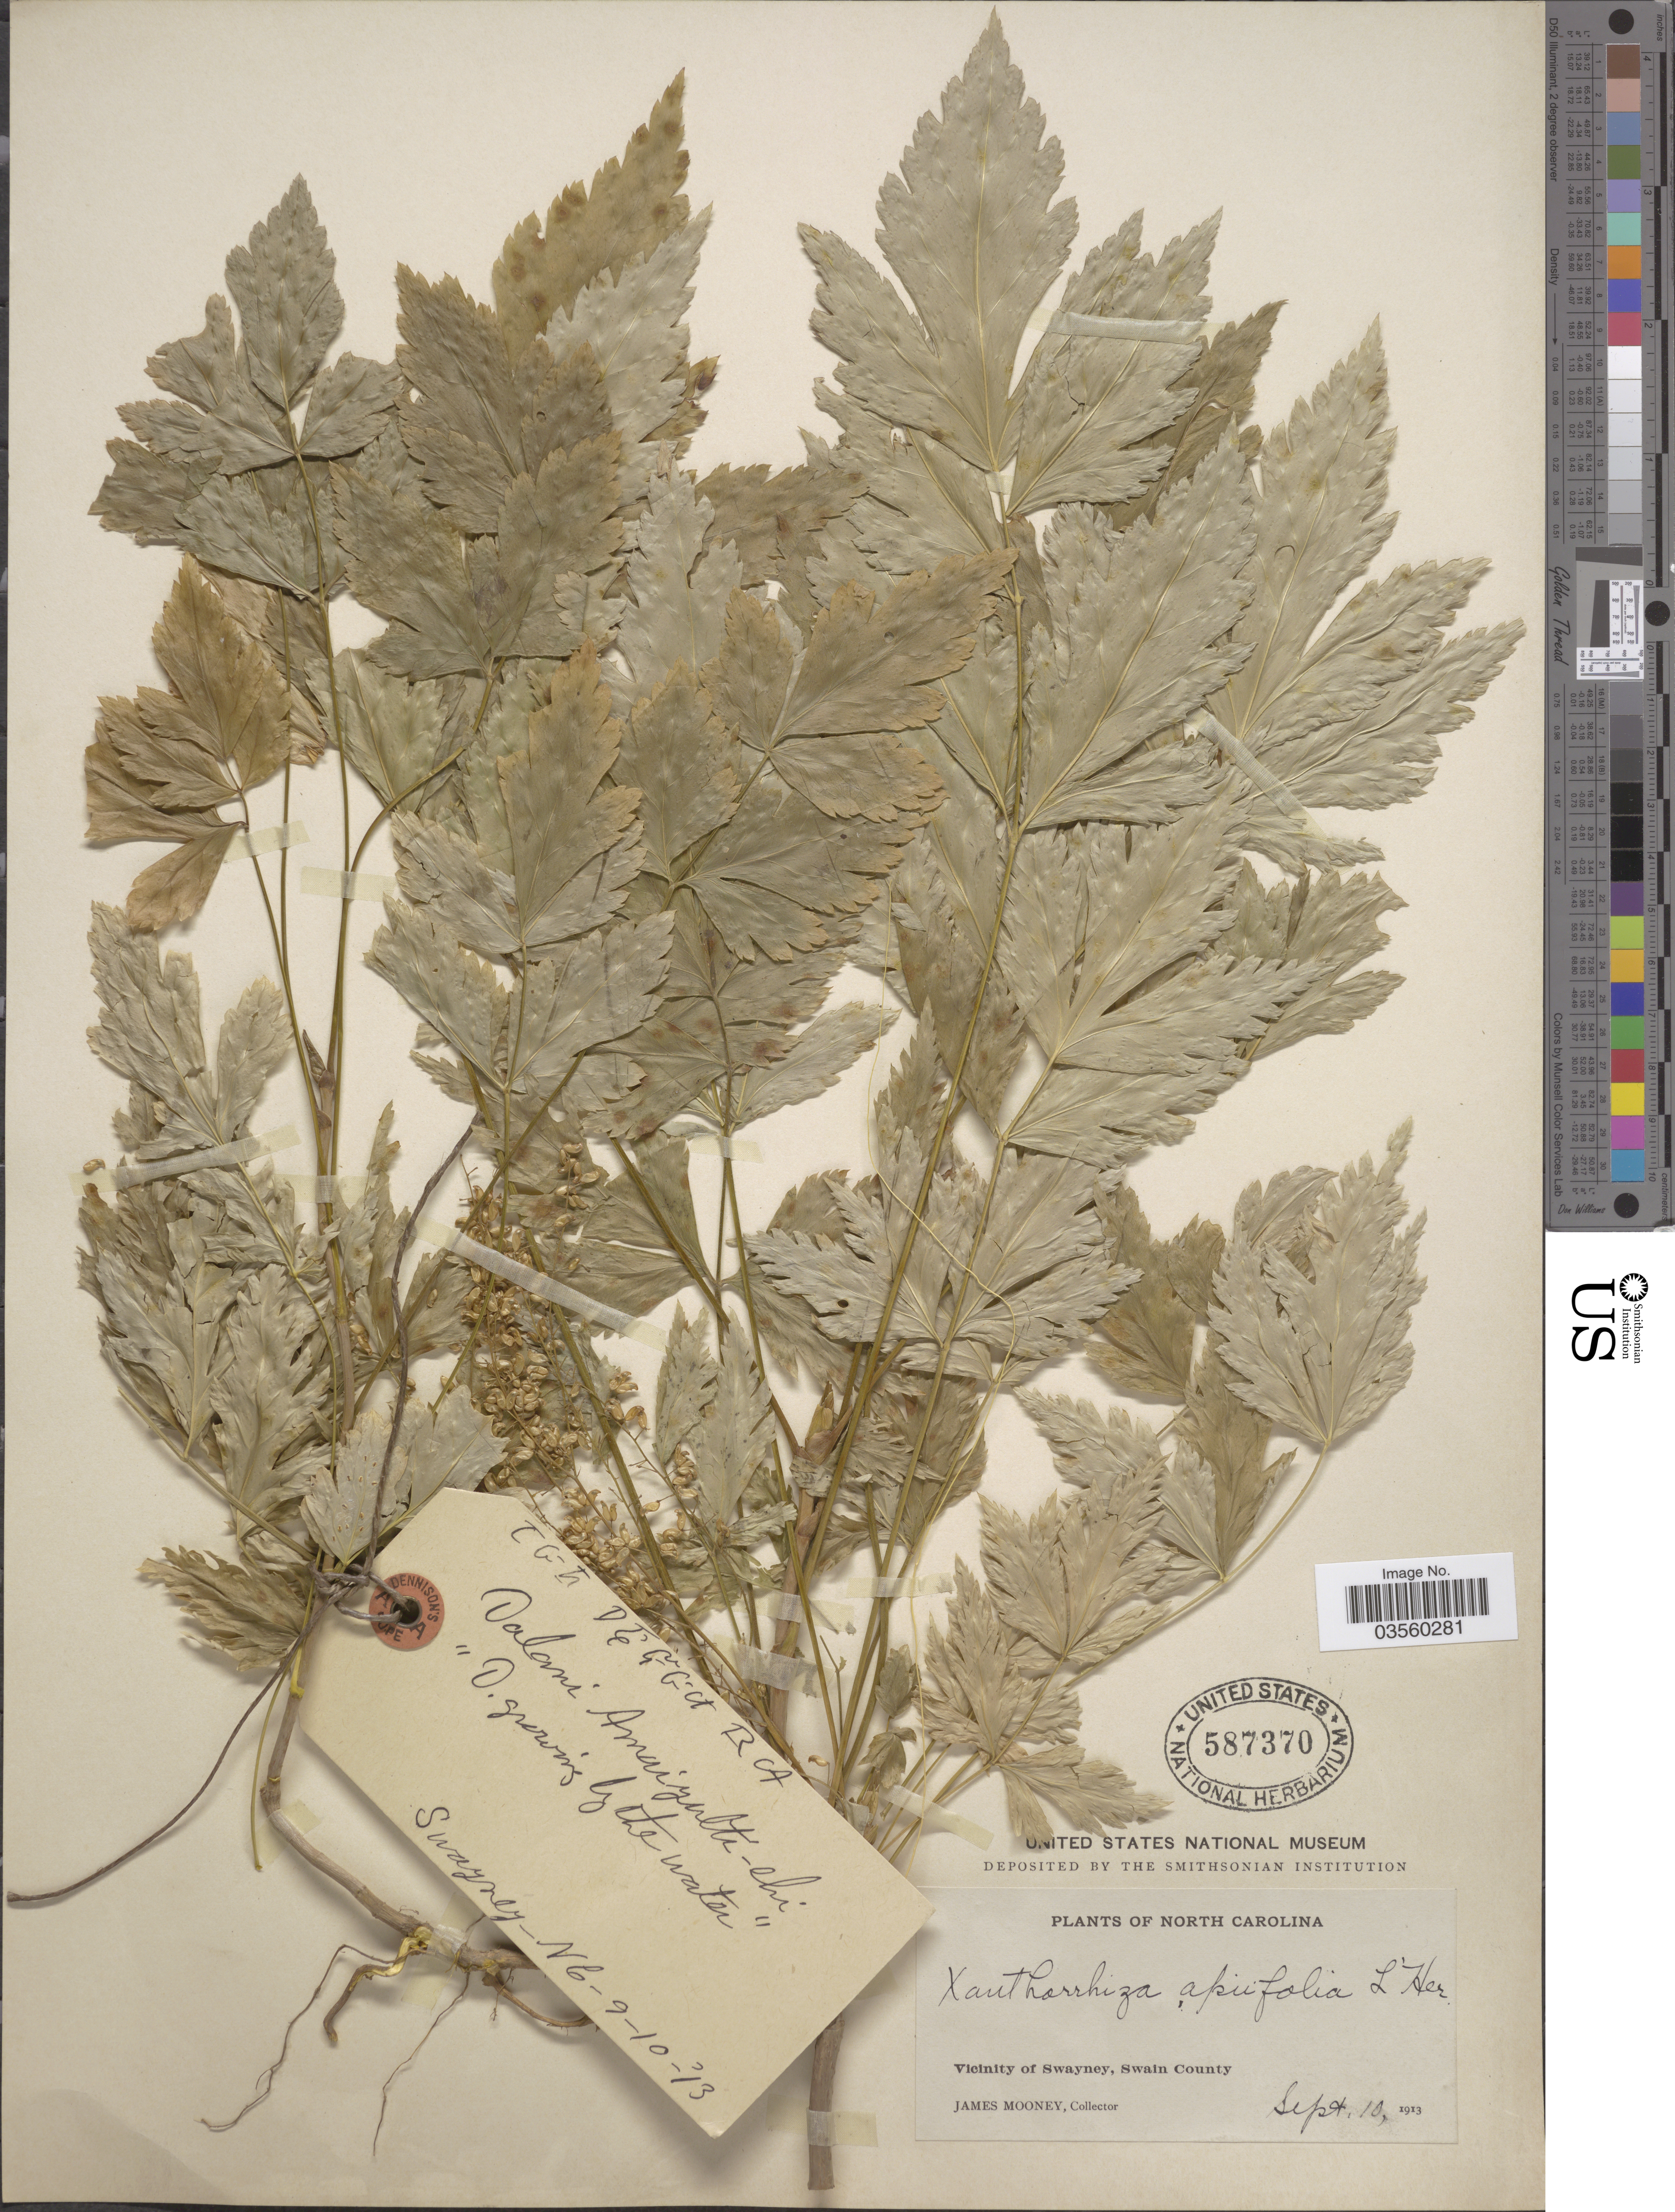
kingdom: Plantae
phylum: Tracheophyta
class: Magnoliopsida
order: Ranunculales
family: Ranunculaceae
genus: Xanthorhiza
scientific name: Xanthorhiza apiifolia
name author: L'Hér.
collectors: J. Mooney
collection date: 1913-09-10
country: United States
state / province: North Carolina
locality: Vicinity of Swayney, Swain County.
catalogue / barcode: US 587370